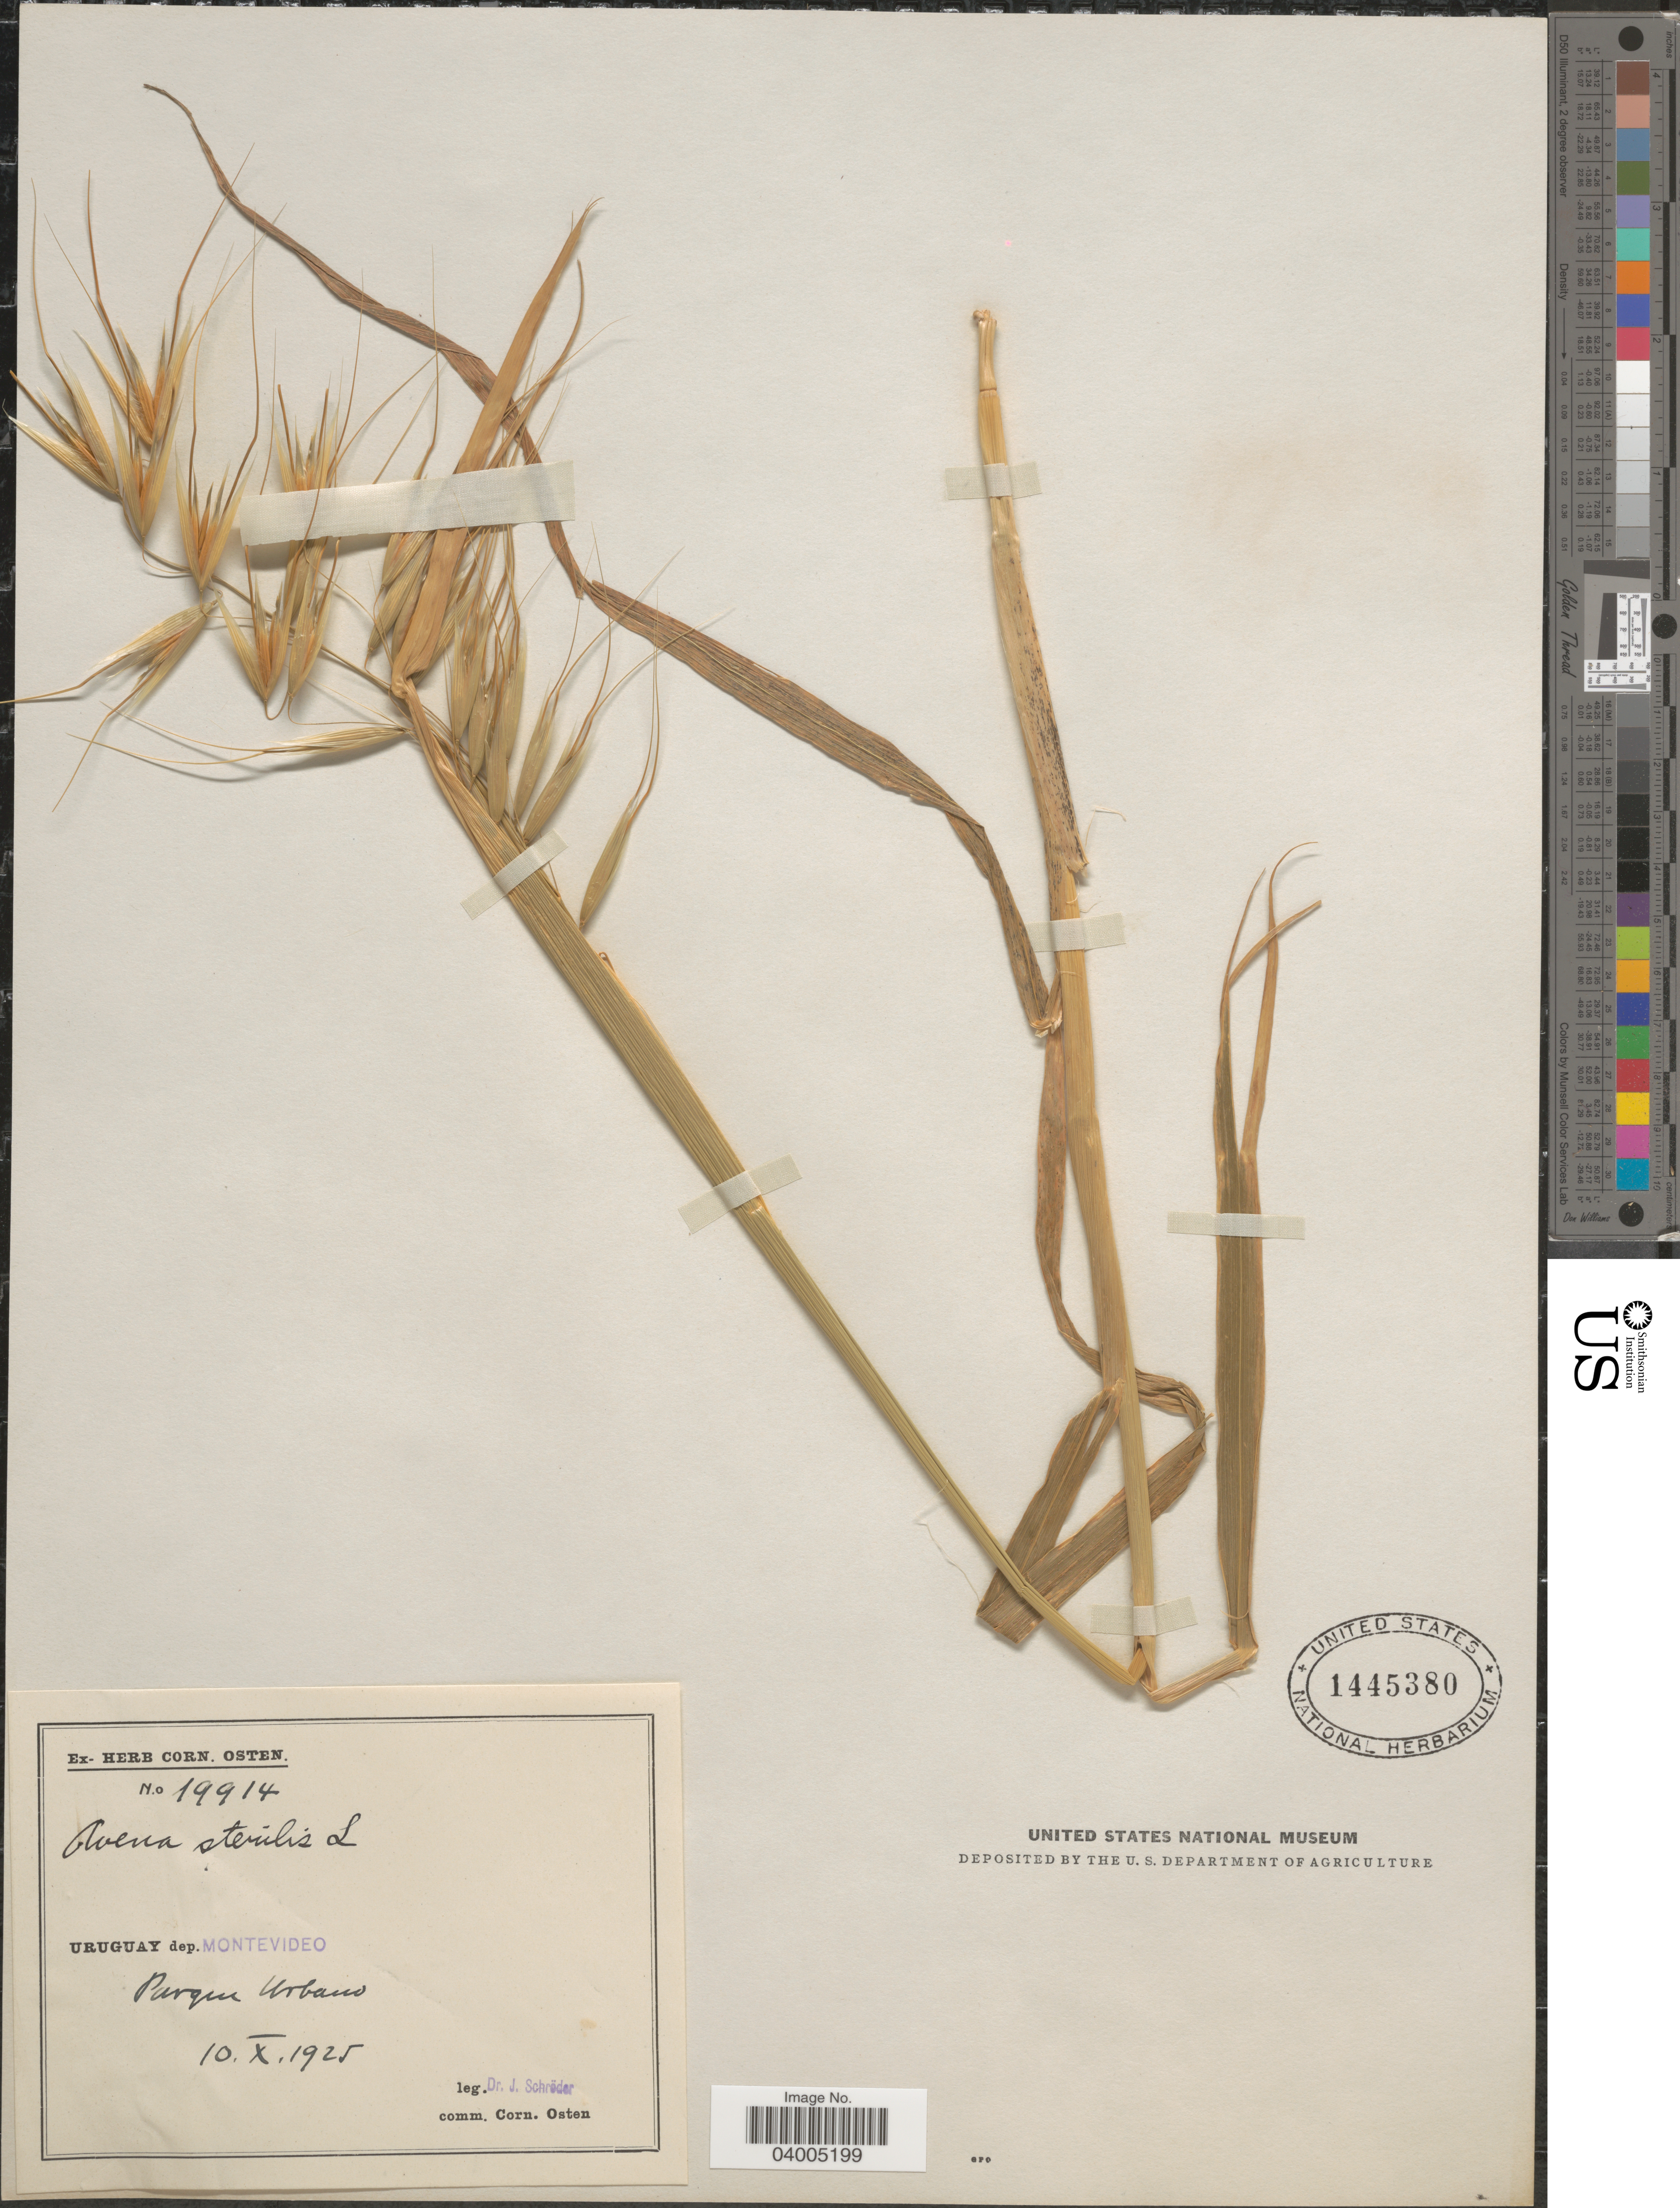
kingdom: Plantae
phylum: Tracheophyta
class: Liliopsida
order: Poales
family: Poaceae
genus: Avena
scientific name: Avena sterilis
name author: L.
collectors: J. Schröder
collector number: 19914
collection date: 1925-10-10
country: Uruguay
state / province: Montevideo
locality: Dep. Montevideo. Parque Urbano.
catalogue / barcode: US 1445380